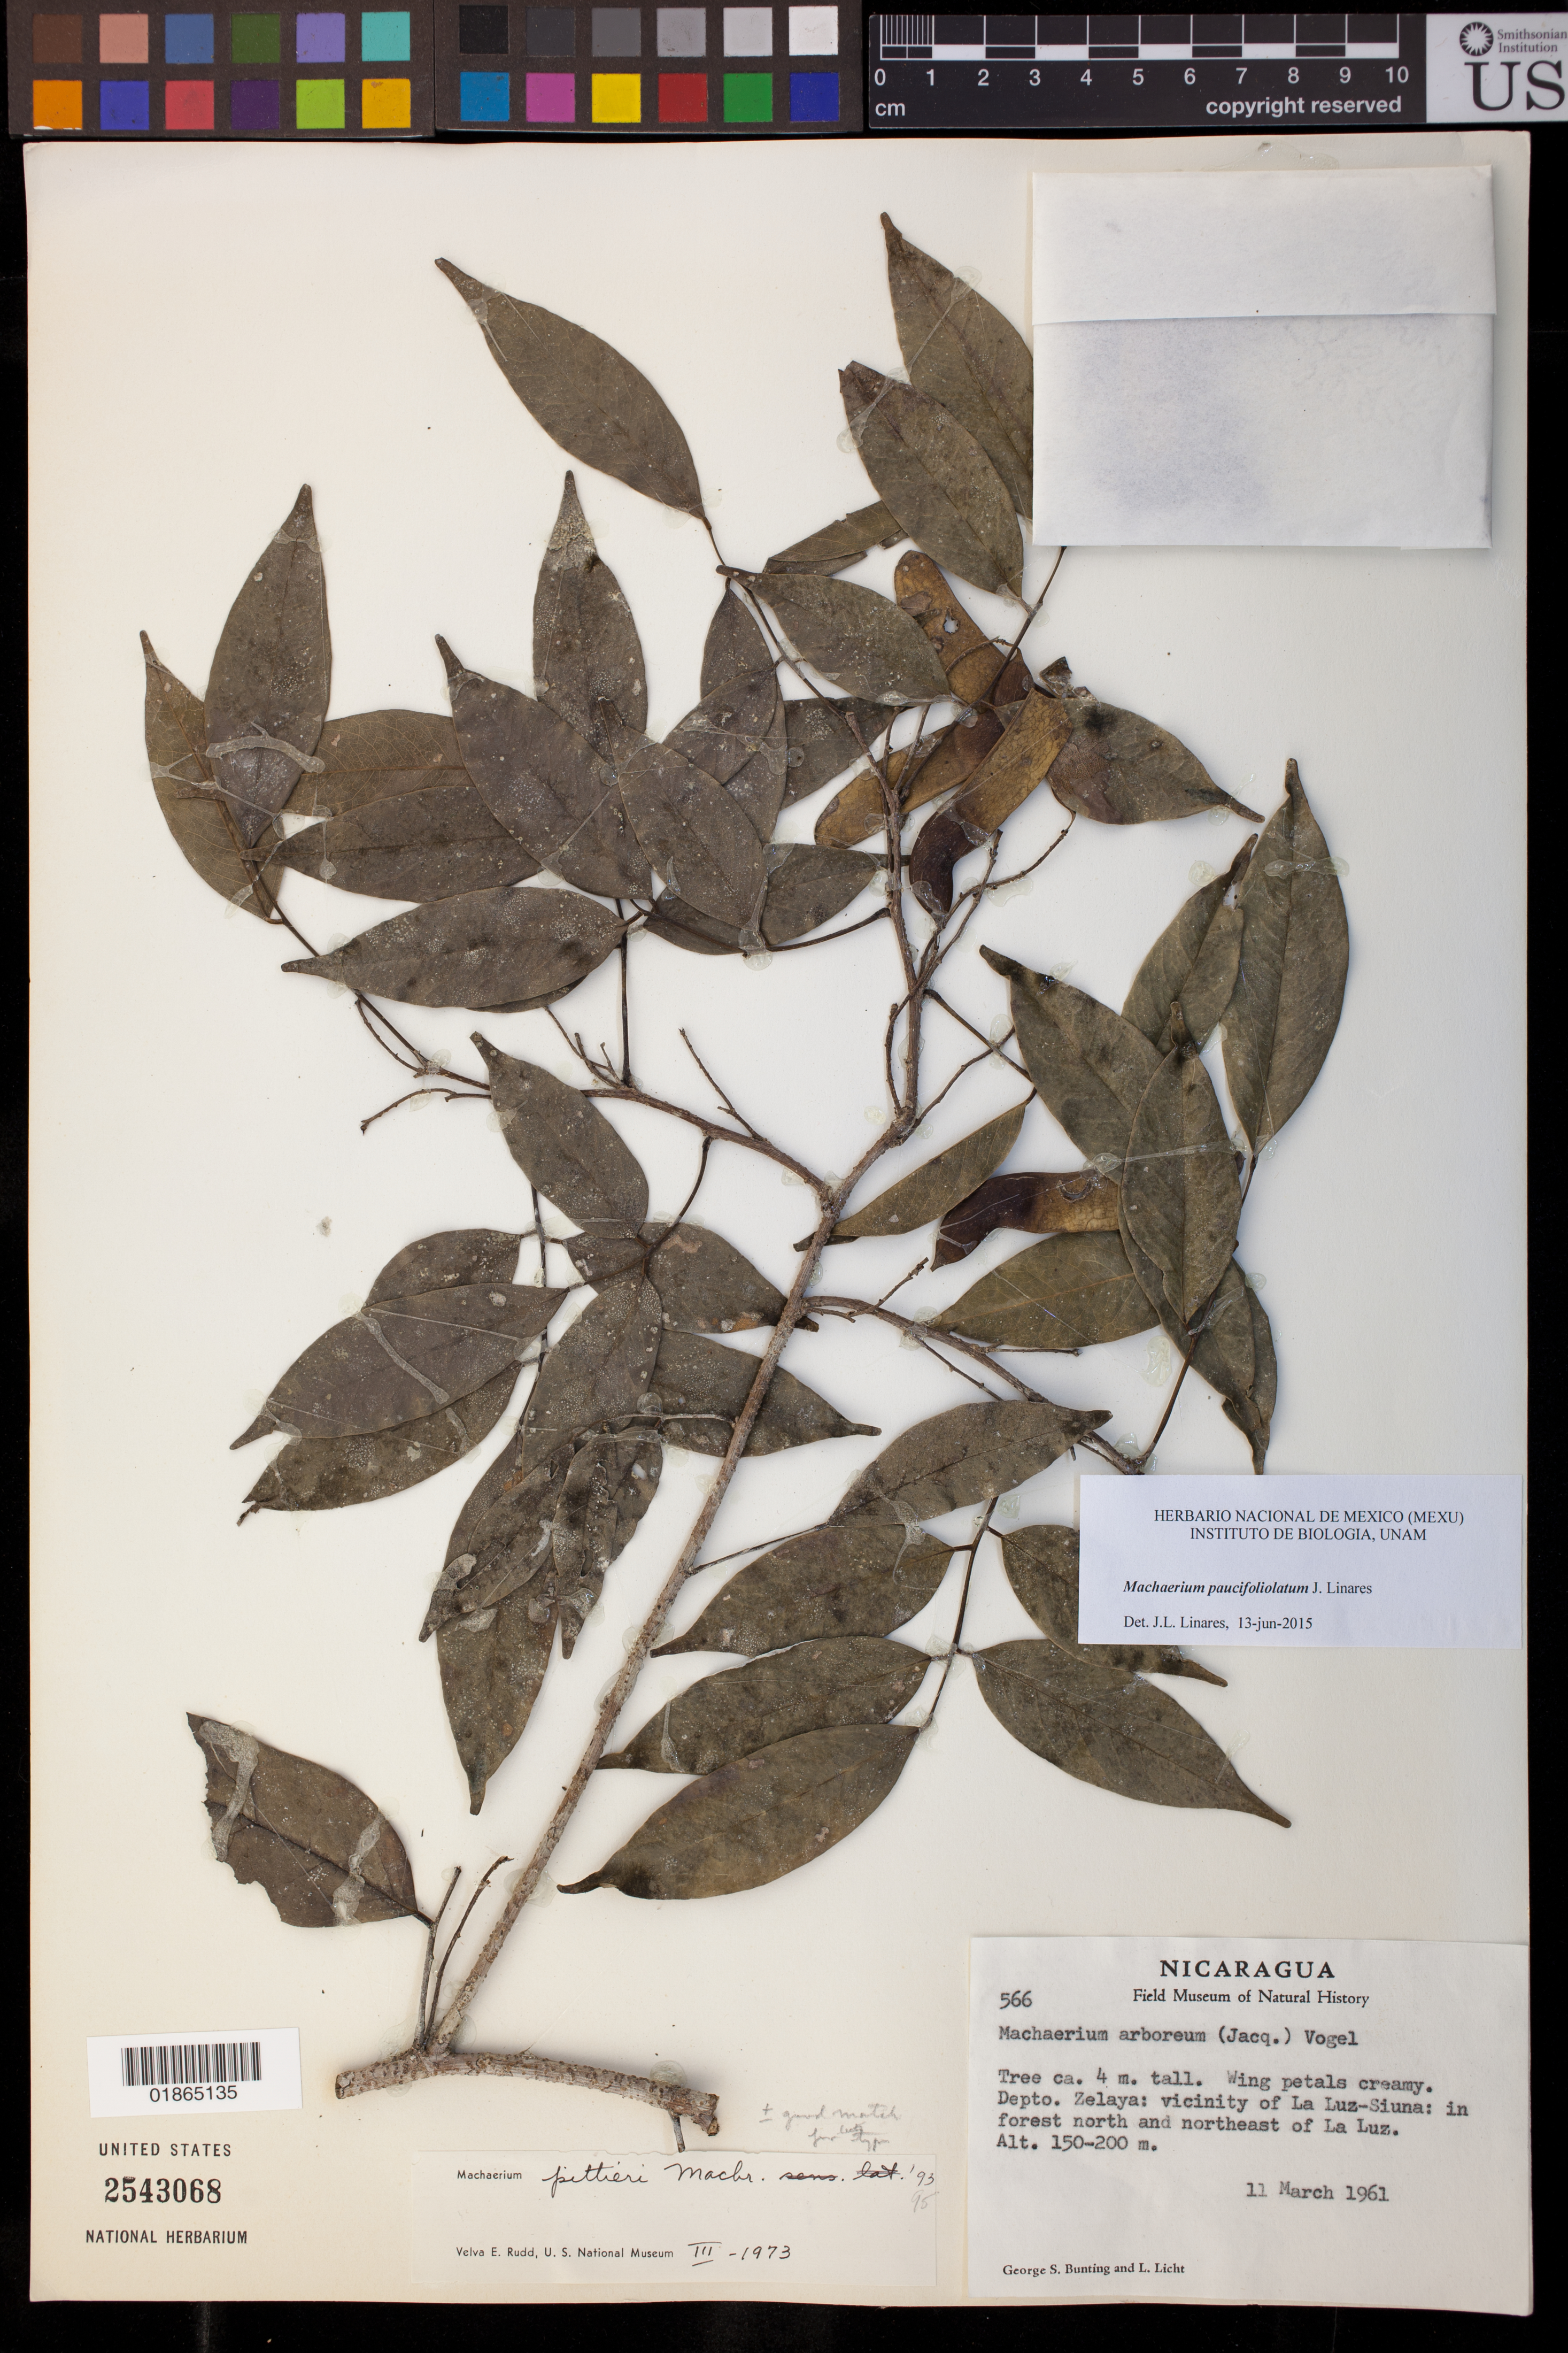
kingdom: Plantae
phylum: Tracheophyta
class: Magnoliopsida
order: Fabales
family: Fabaceae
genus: Machaerium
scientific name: Machaerium paucifoliolatum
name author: J. Linares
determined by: Linares, J. L., (MEXICO)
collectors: G. S. Bunting & L. Licht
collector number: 566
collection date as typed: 11 Mar 1961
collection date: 1961-03-11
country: Nicaragua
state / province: Atlántico Norte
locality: Vicinity of La Luz-Siuna: In forest north and northeast of La Luz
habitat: Forest.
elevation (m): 150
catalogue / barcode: US 2543068